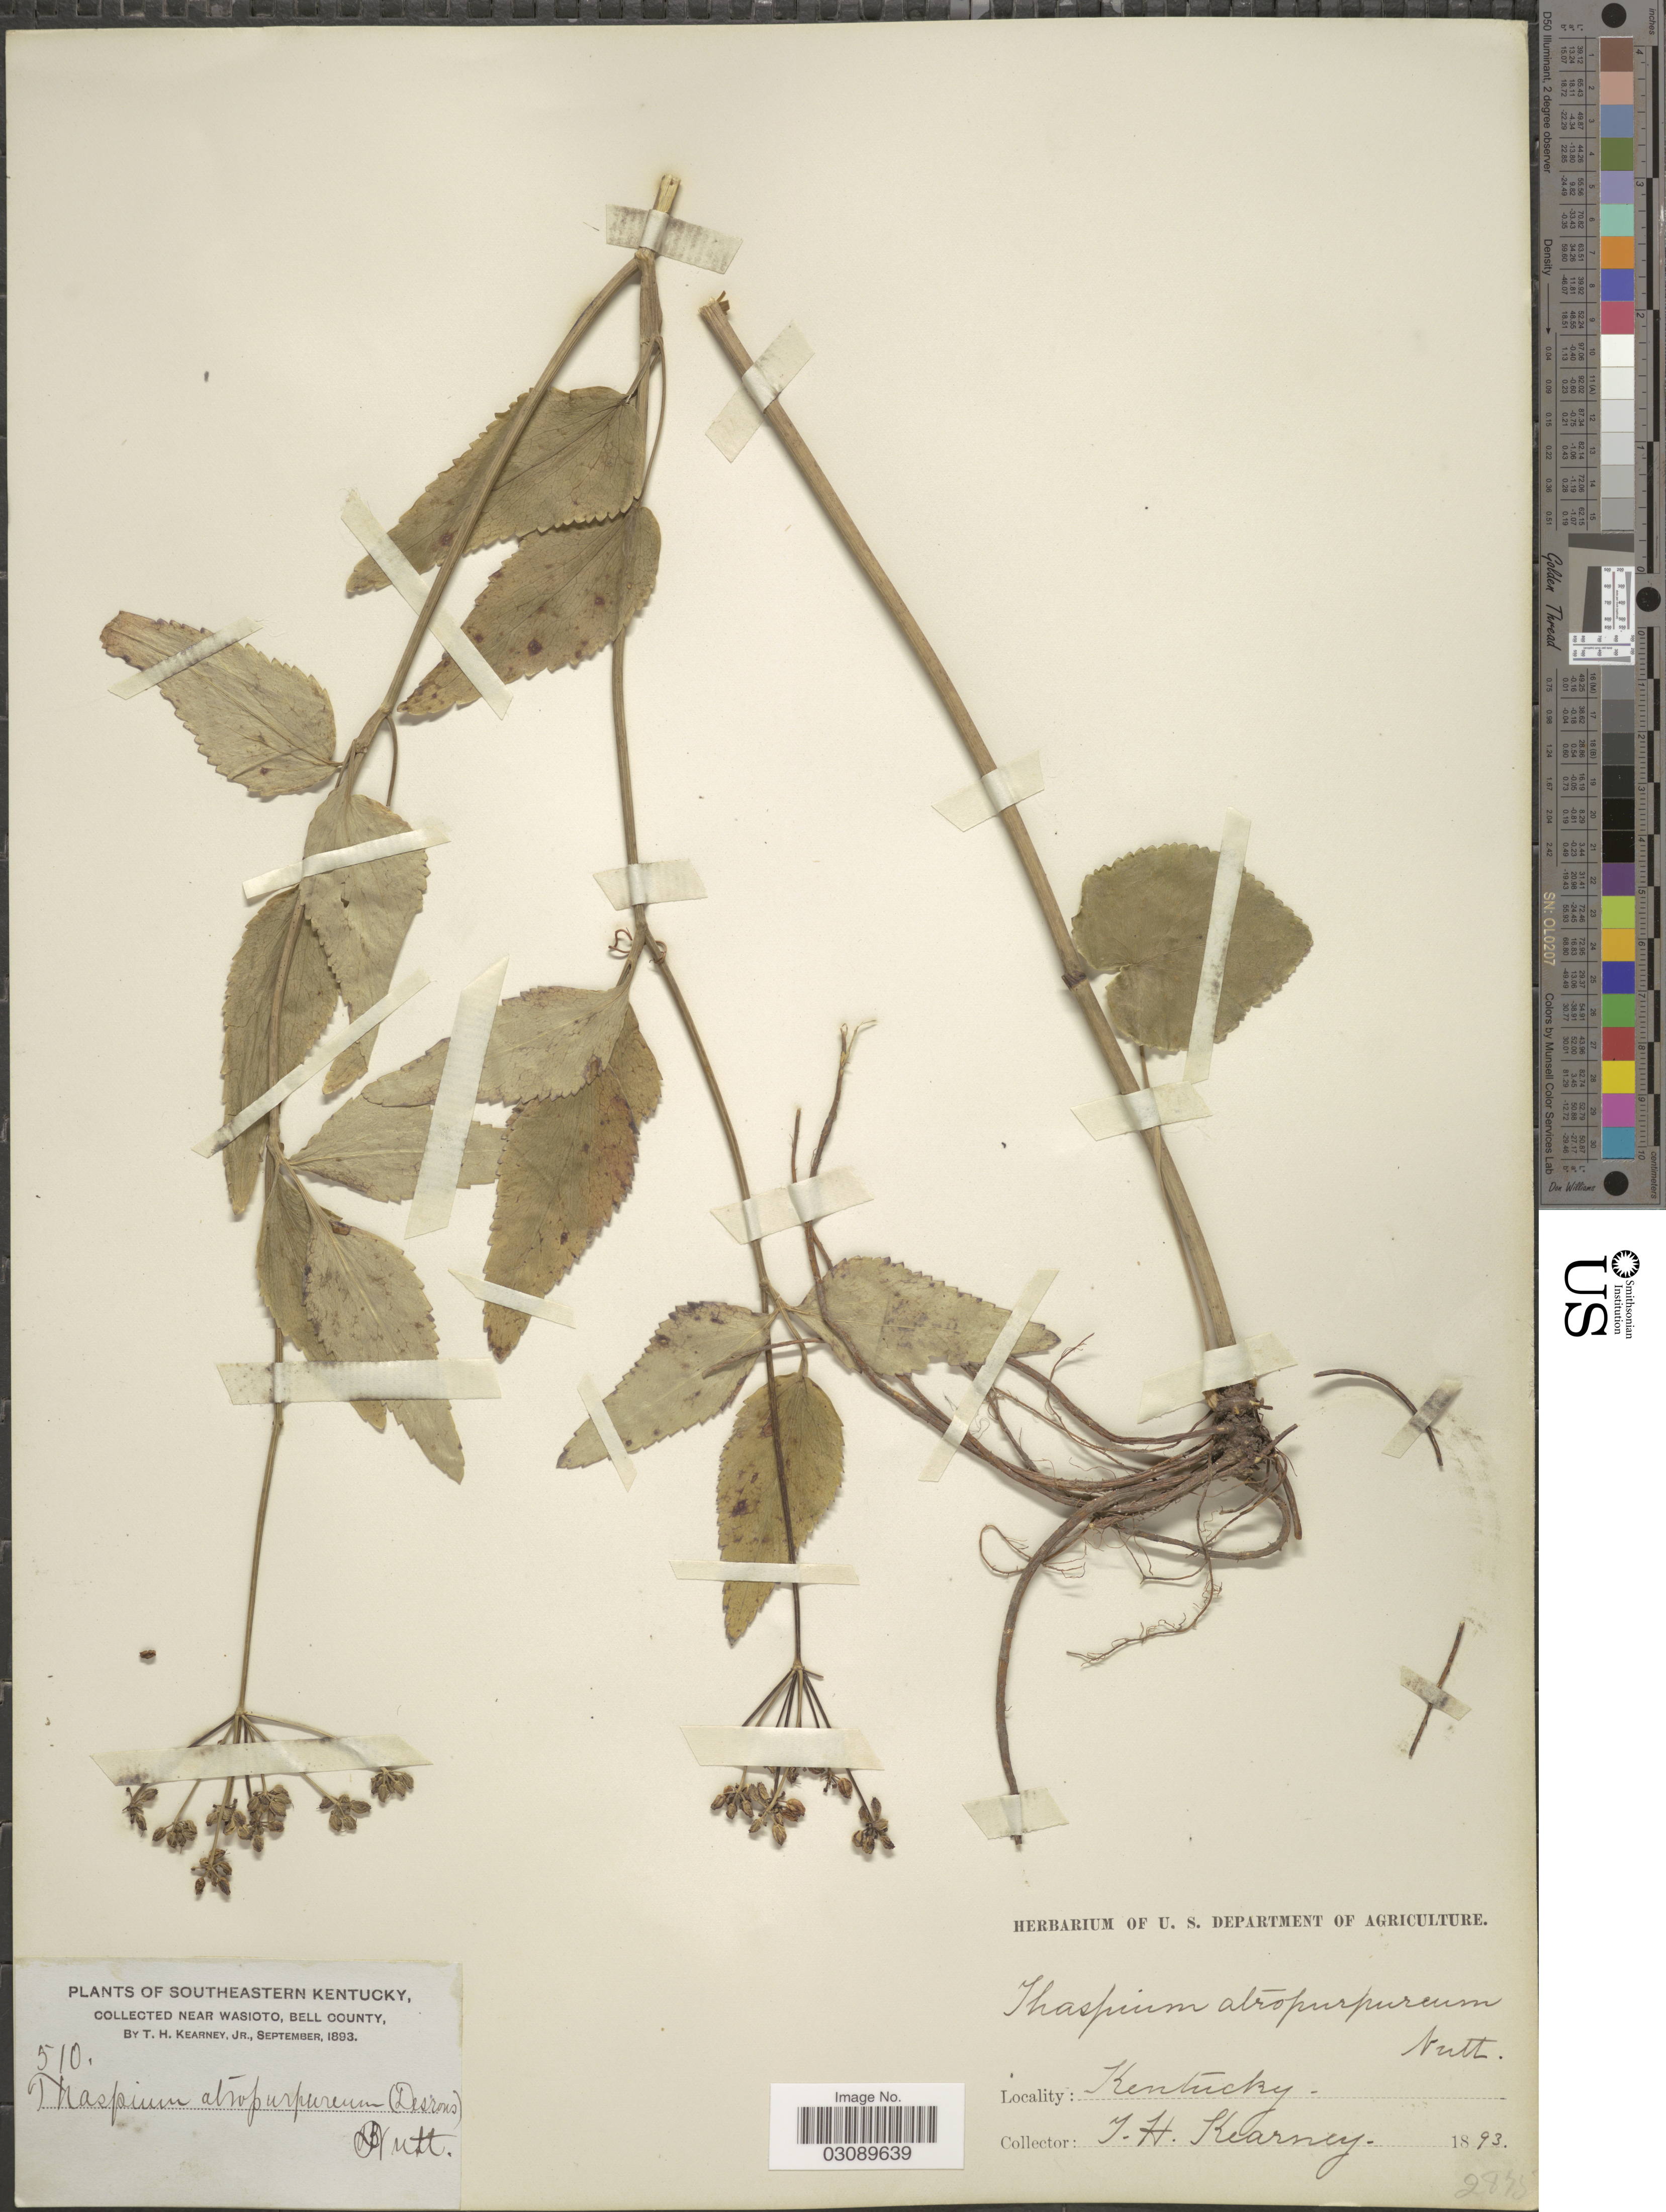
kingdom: Plantae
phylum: Tracheophyta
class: Magnoliopsida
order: Apiales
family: Apiaceae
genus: Thaspium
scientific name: Thaspium trifoliatum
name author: (L.) A. Gray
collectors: T. H. Kearney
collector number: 510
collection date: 1893-09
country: United States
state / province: Kentucky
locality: Southeastern Kentucky. Near Wasioto, Bell County.